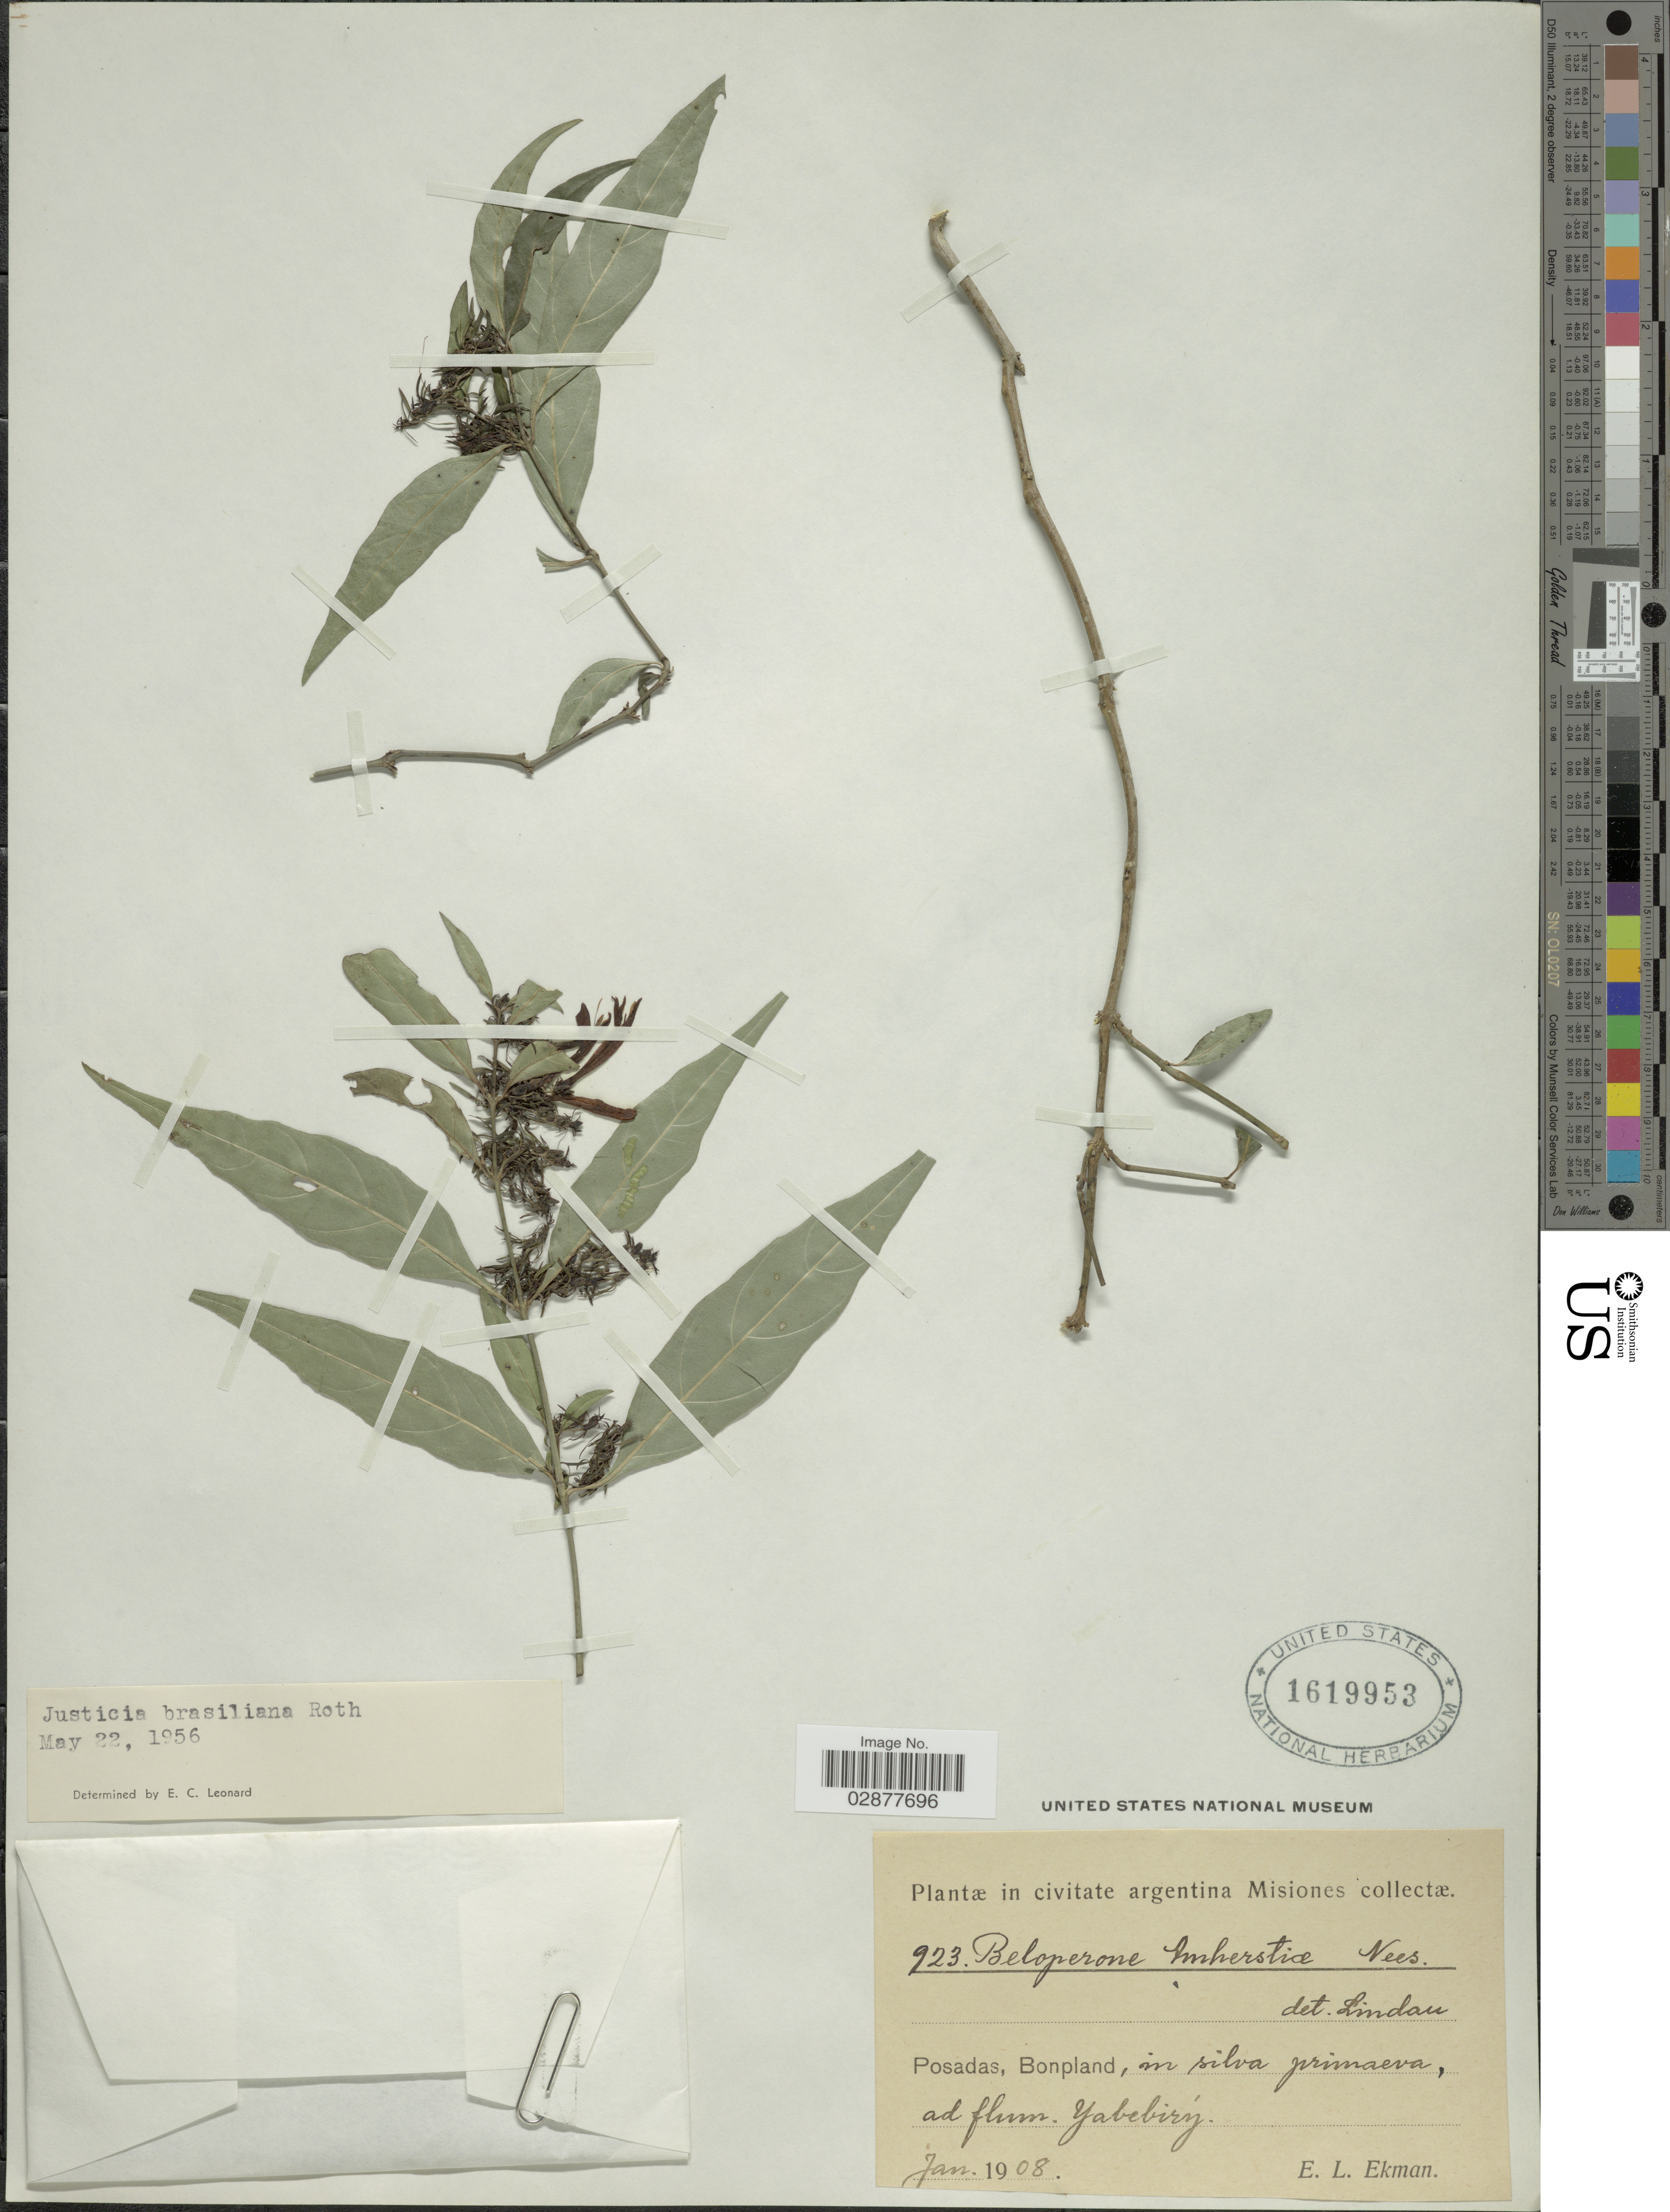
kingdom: Plantae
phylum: Tracheophyta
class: Magnoliopsida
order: Lamiales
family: Acanthaceae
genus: Justicia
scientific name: Justicia brasiliana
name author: Roth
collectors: E. L. Ekman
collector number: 923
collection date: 1908-01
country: Argentina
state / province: Misiones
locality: Posadas, Bonpland, in silva primaeva.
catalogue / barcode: US 1619953